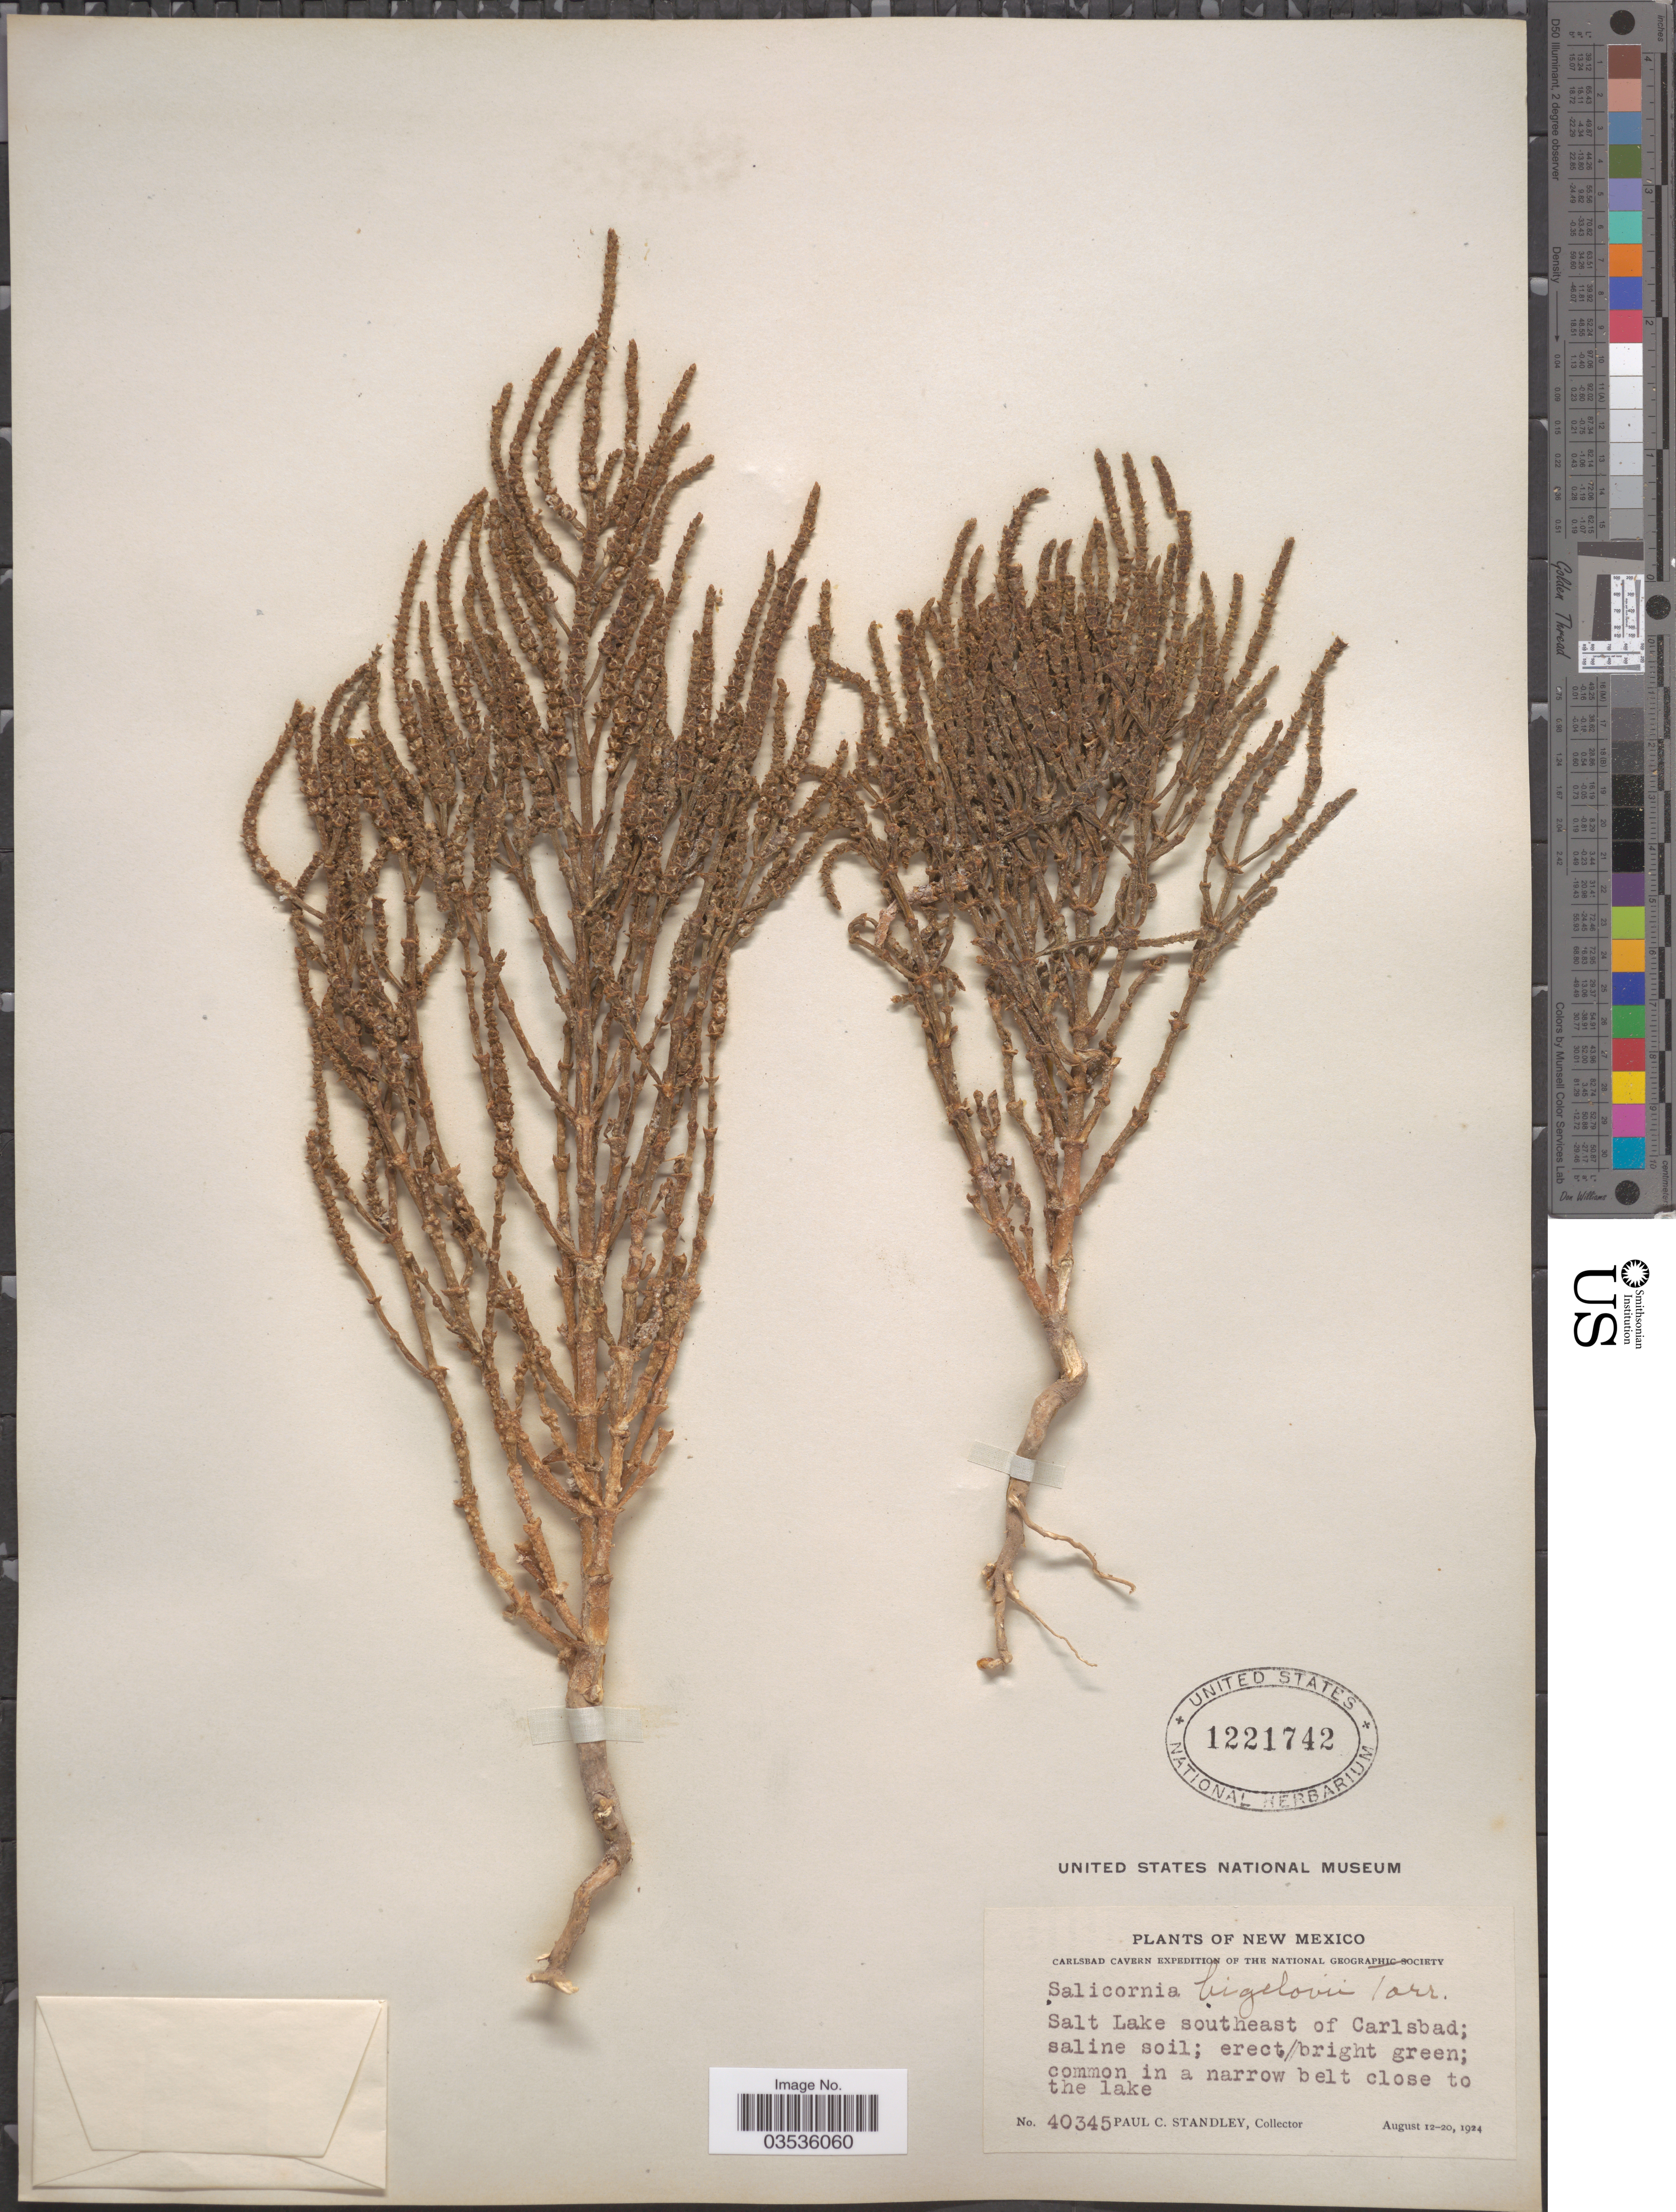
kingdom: Plantae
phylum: Tracheophyta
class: Magnoliopsida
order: Caryophyllales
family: Amaranthaceae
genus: Salicornia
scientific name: Salicornia bigelovii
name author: Torr.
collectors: P. C. Standley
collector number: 40345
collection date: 1924-08-12/1924-08-20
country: United States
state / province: New Mexico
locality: Salt Lake southeast of Carlsbad.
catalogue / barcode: US 1221742